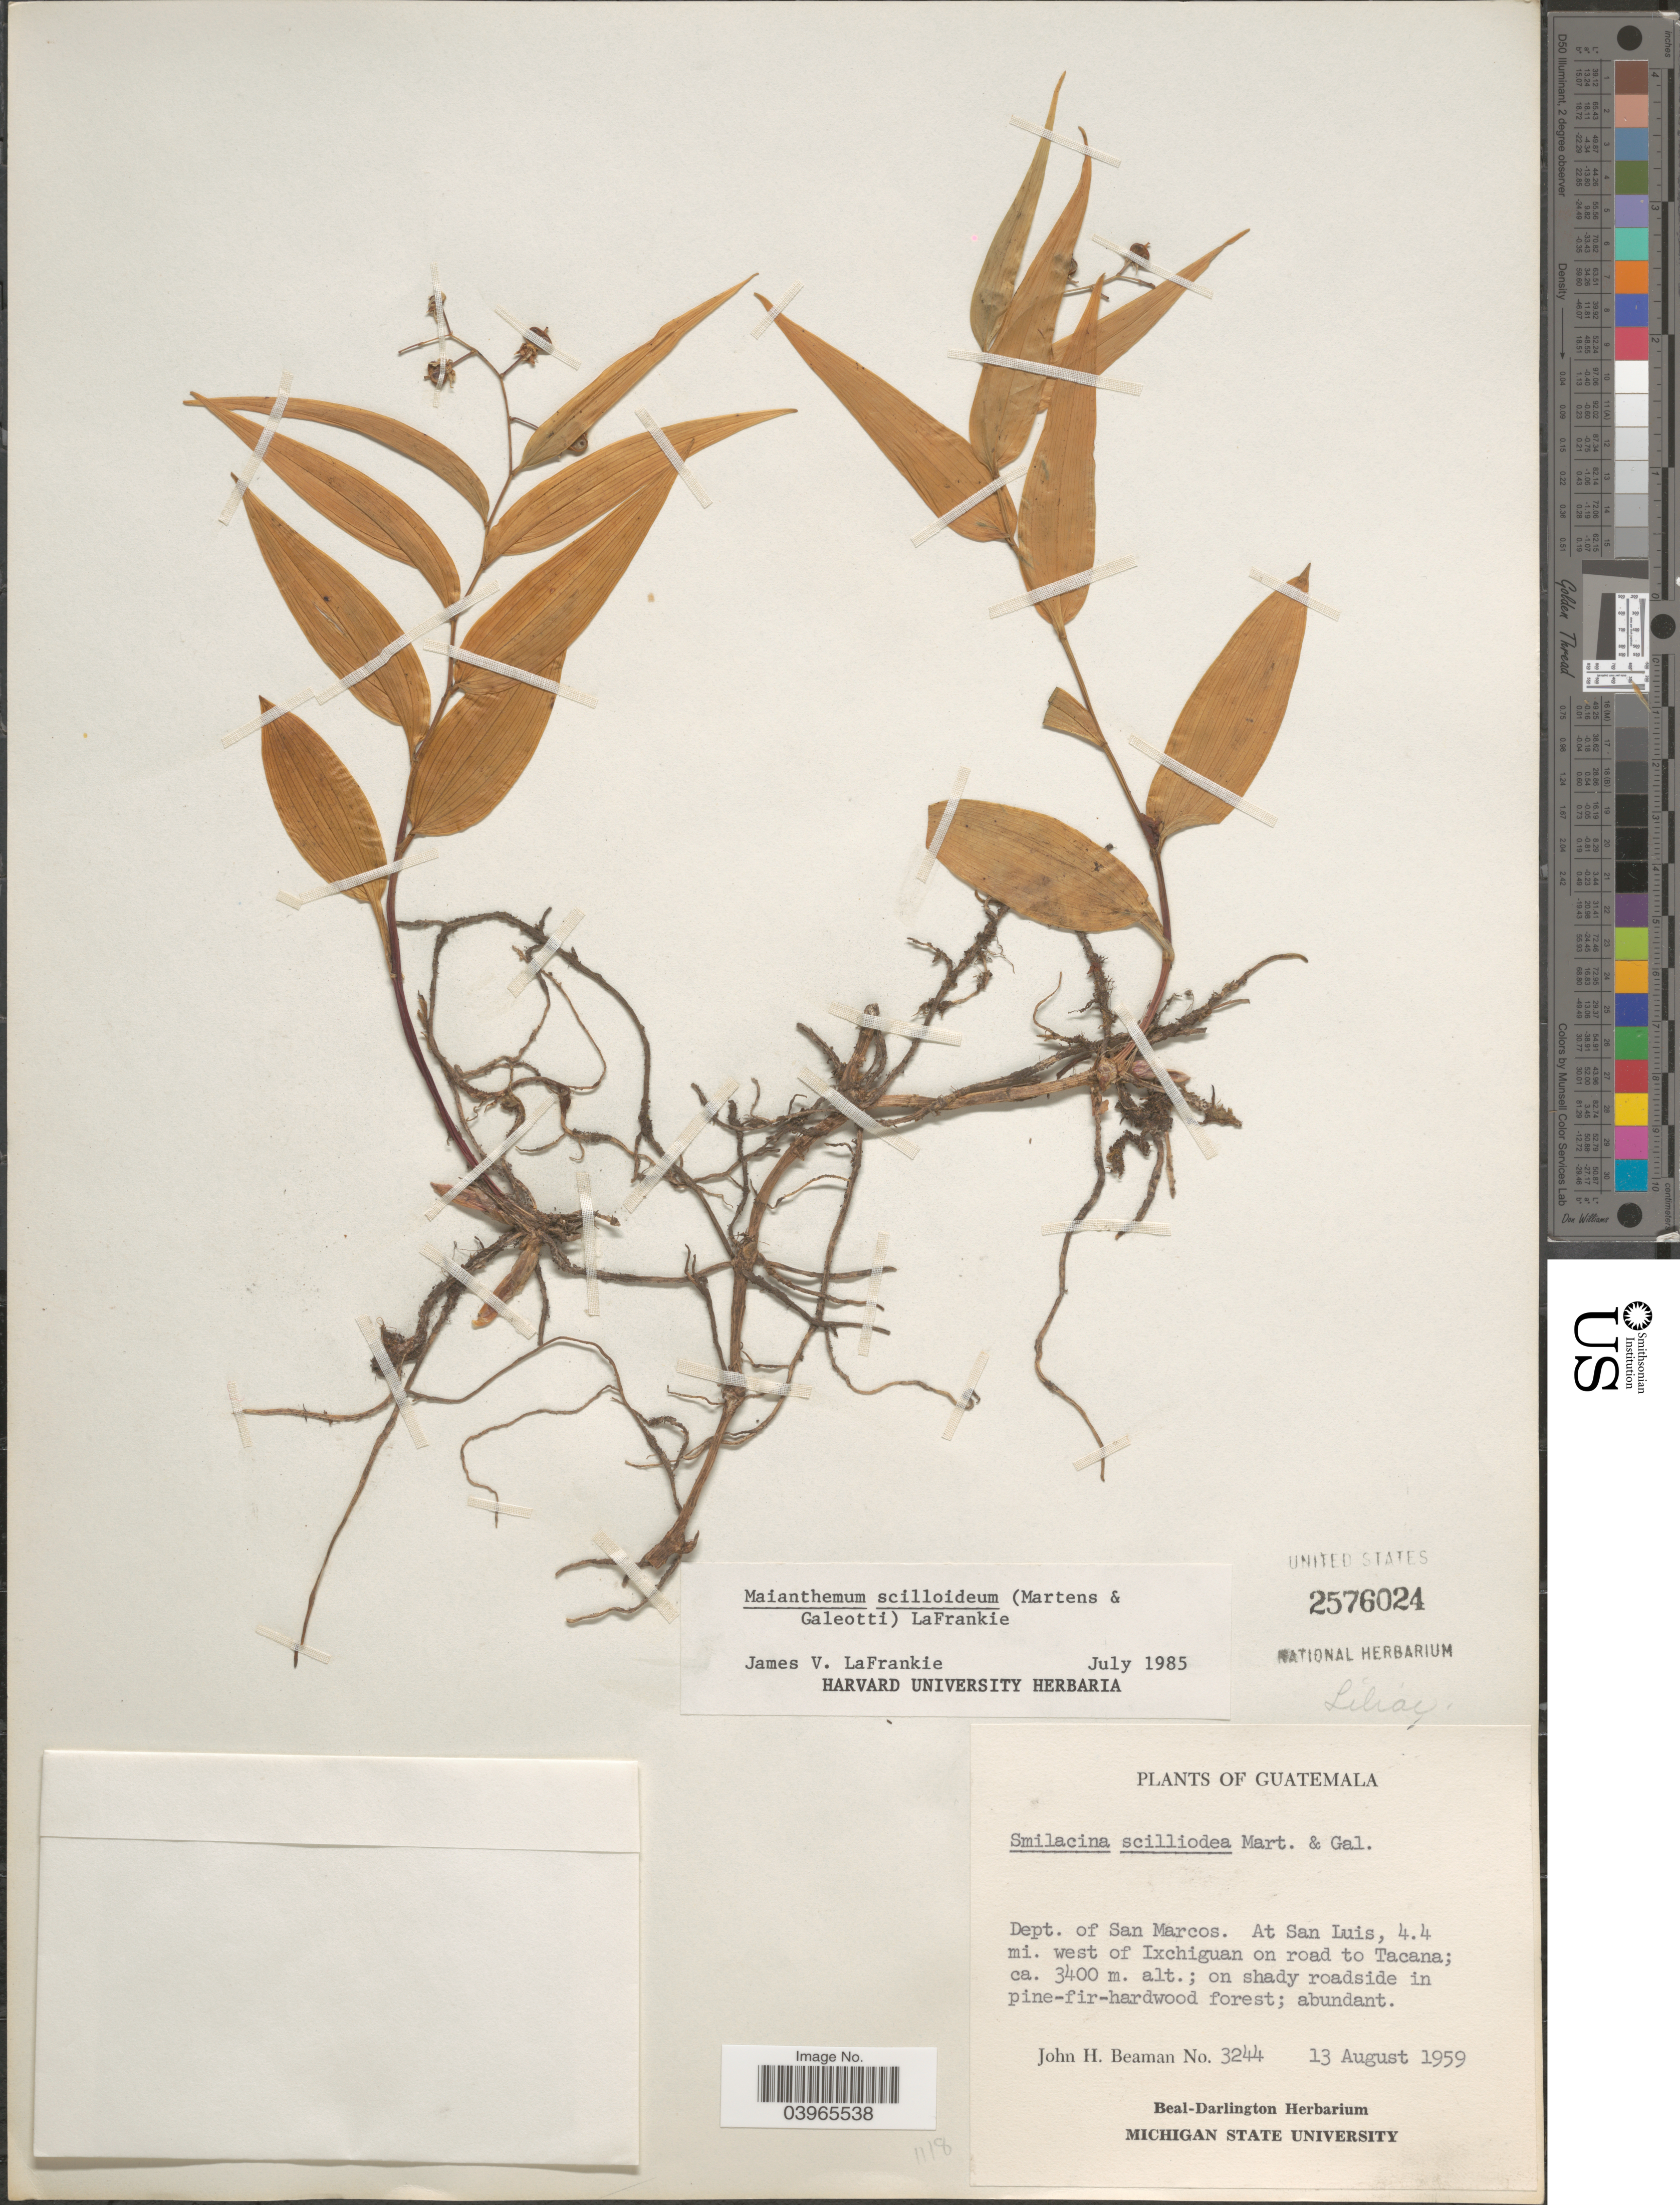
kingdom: Plantae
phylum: Tracheophyta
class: Liliopsida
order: Asparagales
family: Asparagaceae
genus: Maianthemum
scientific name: Maianthemum scilloideum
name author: (M. Martens & Galeotti) LaFrankie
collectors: J. H. Beaman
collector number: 3244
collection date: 1959-08-13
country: Guatemala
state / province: San Marcos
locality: Dept. of San Marcos. At San Luis, 4.4 mi. west of Ixchiguan on road to Tacana.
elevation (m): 3400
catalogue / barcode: US 2576024